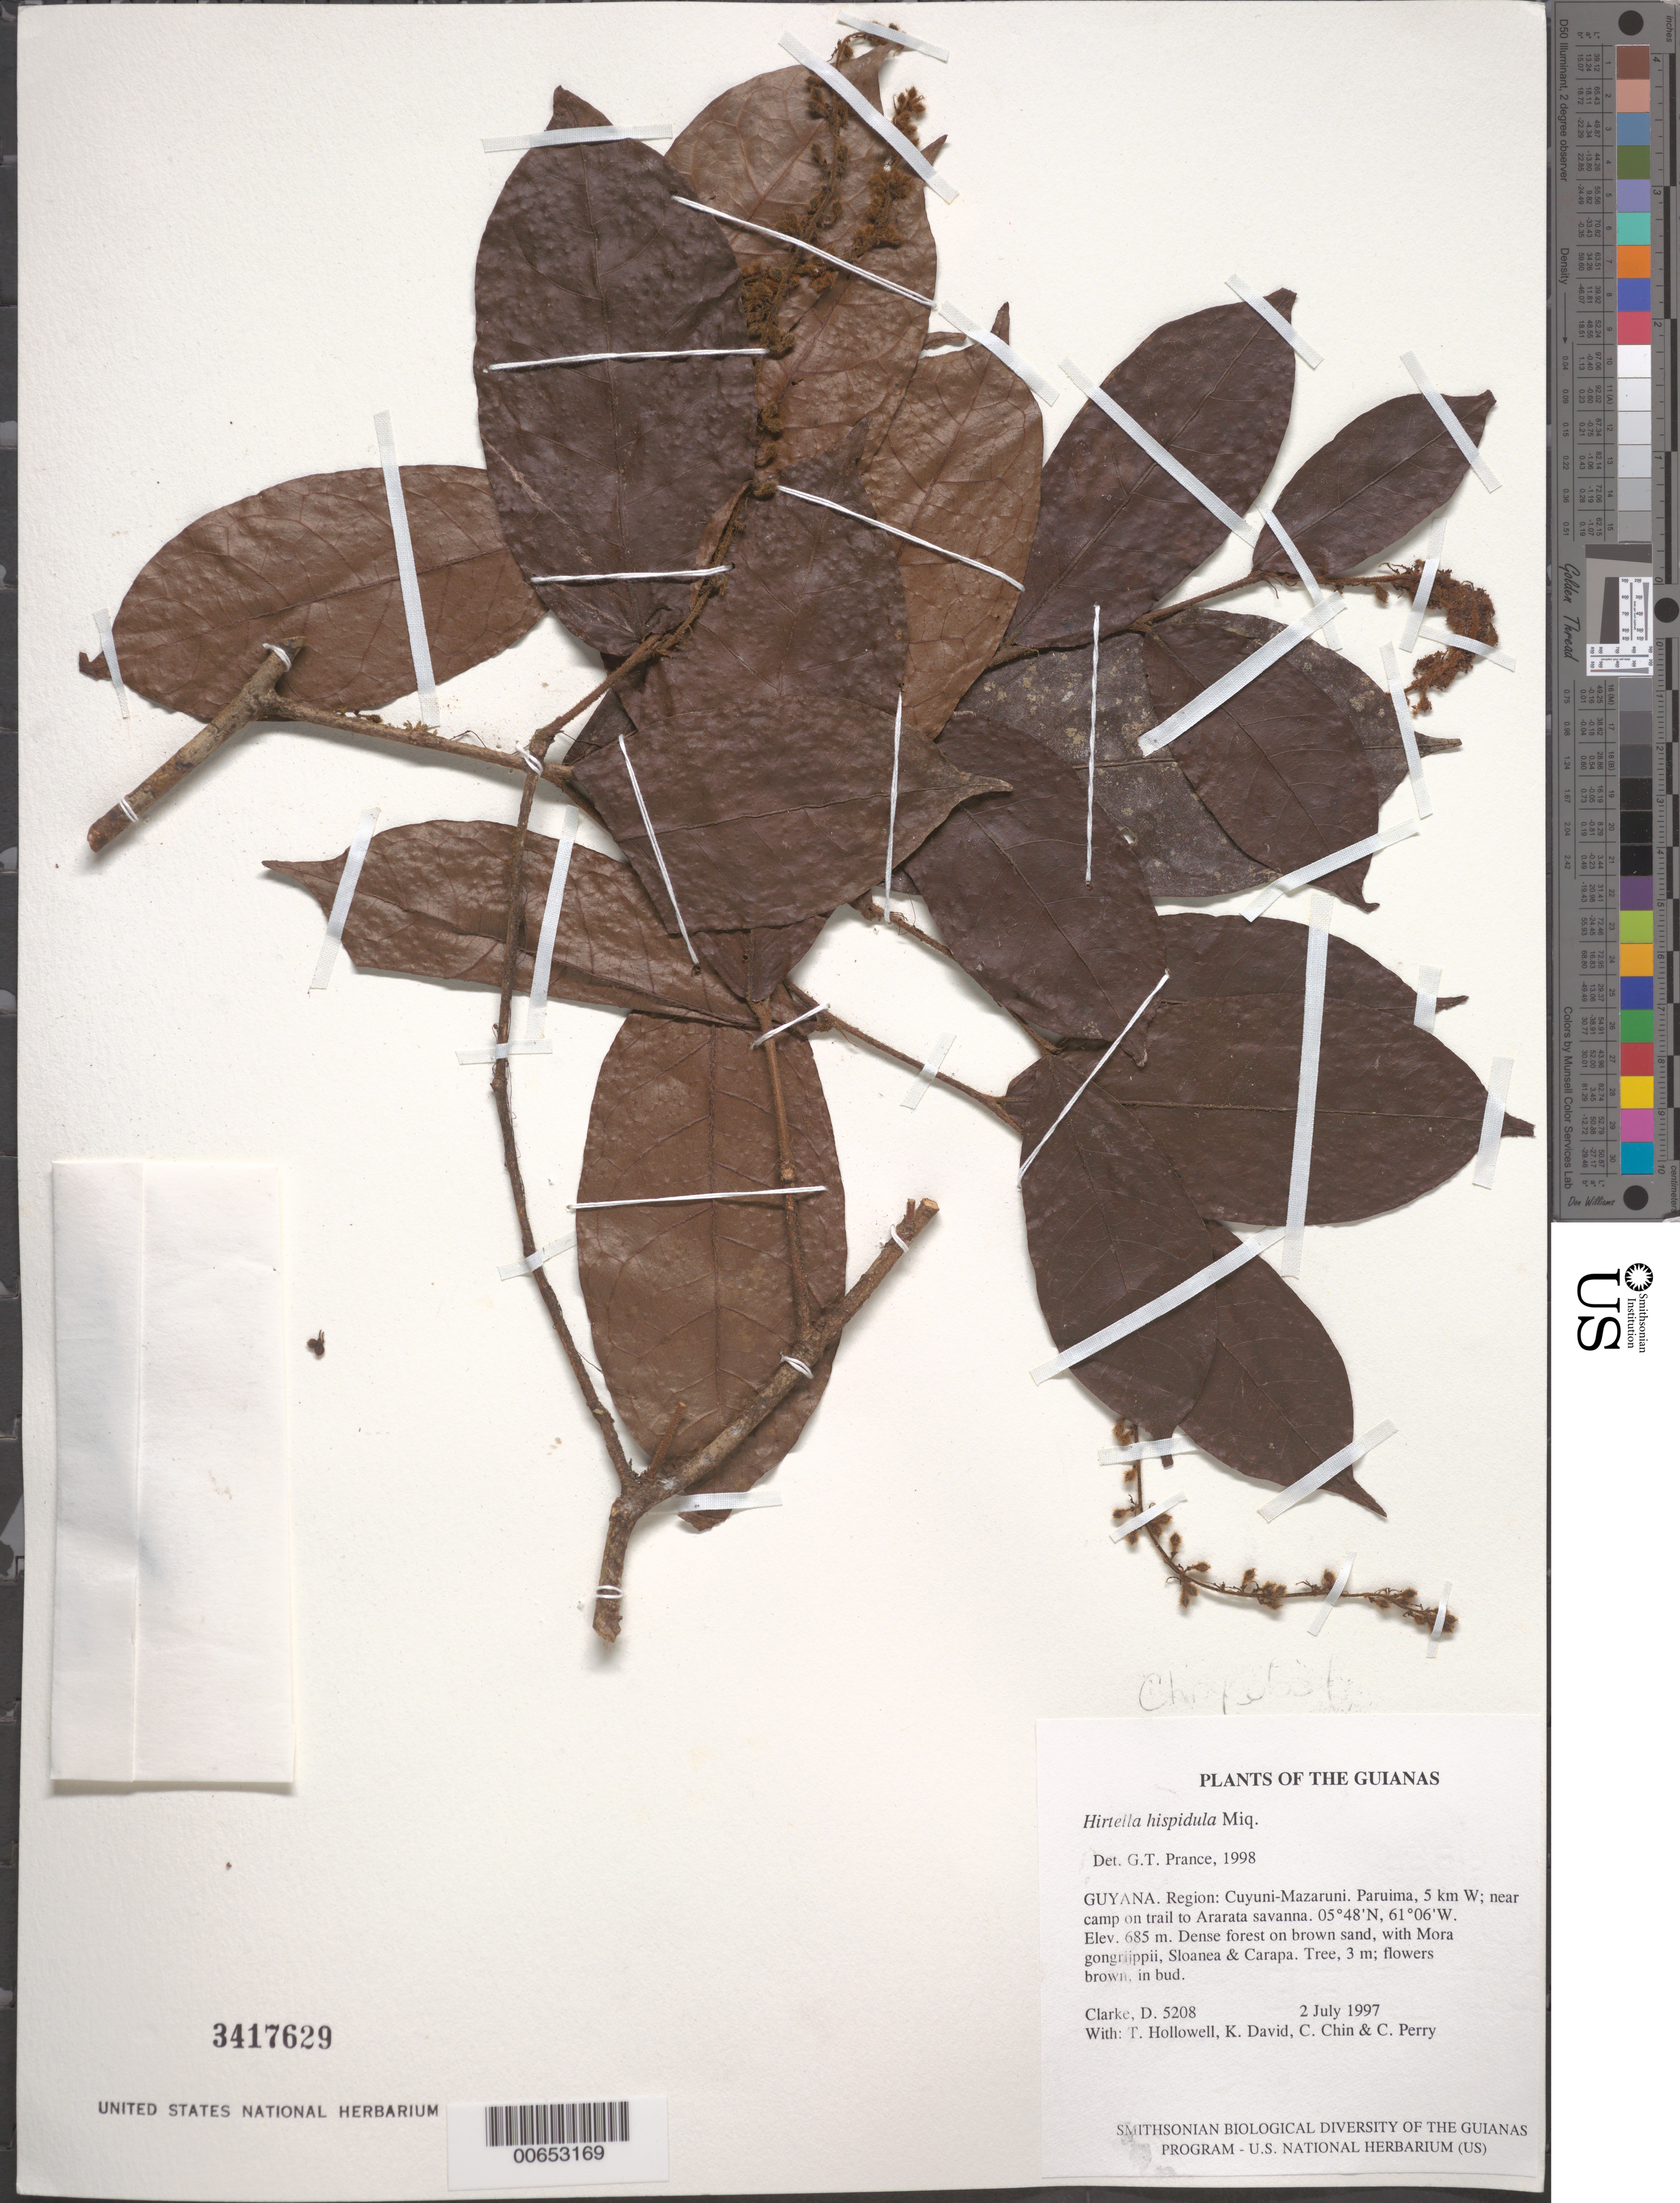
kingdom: Plantae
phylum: Tracheophyta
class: Magnoliopsida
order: Malpighiales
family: Chrysobalanaceae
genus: Hirtella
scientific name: Hirtella hispidula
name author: Miq.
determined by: Prance, G. T.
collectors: H. D. Clarke, T. Hollowell, K. David, C. Chin & C. Perry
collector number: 5208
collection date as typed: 2 July 1997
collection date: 1997-07-02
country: Guyana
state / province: Cuyuni-Mazaruni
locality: Paruima, 5 km W; near camp on trail to Ararata savanna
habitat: Dense forest on brown sand, with Mora gongrijppii, Sloanea & Carapa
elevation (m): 685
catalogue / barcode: US 3417629